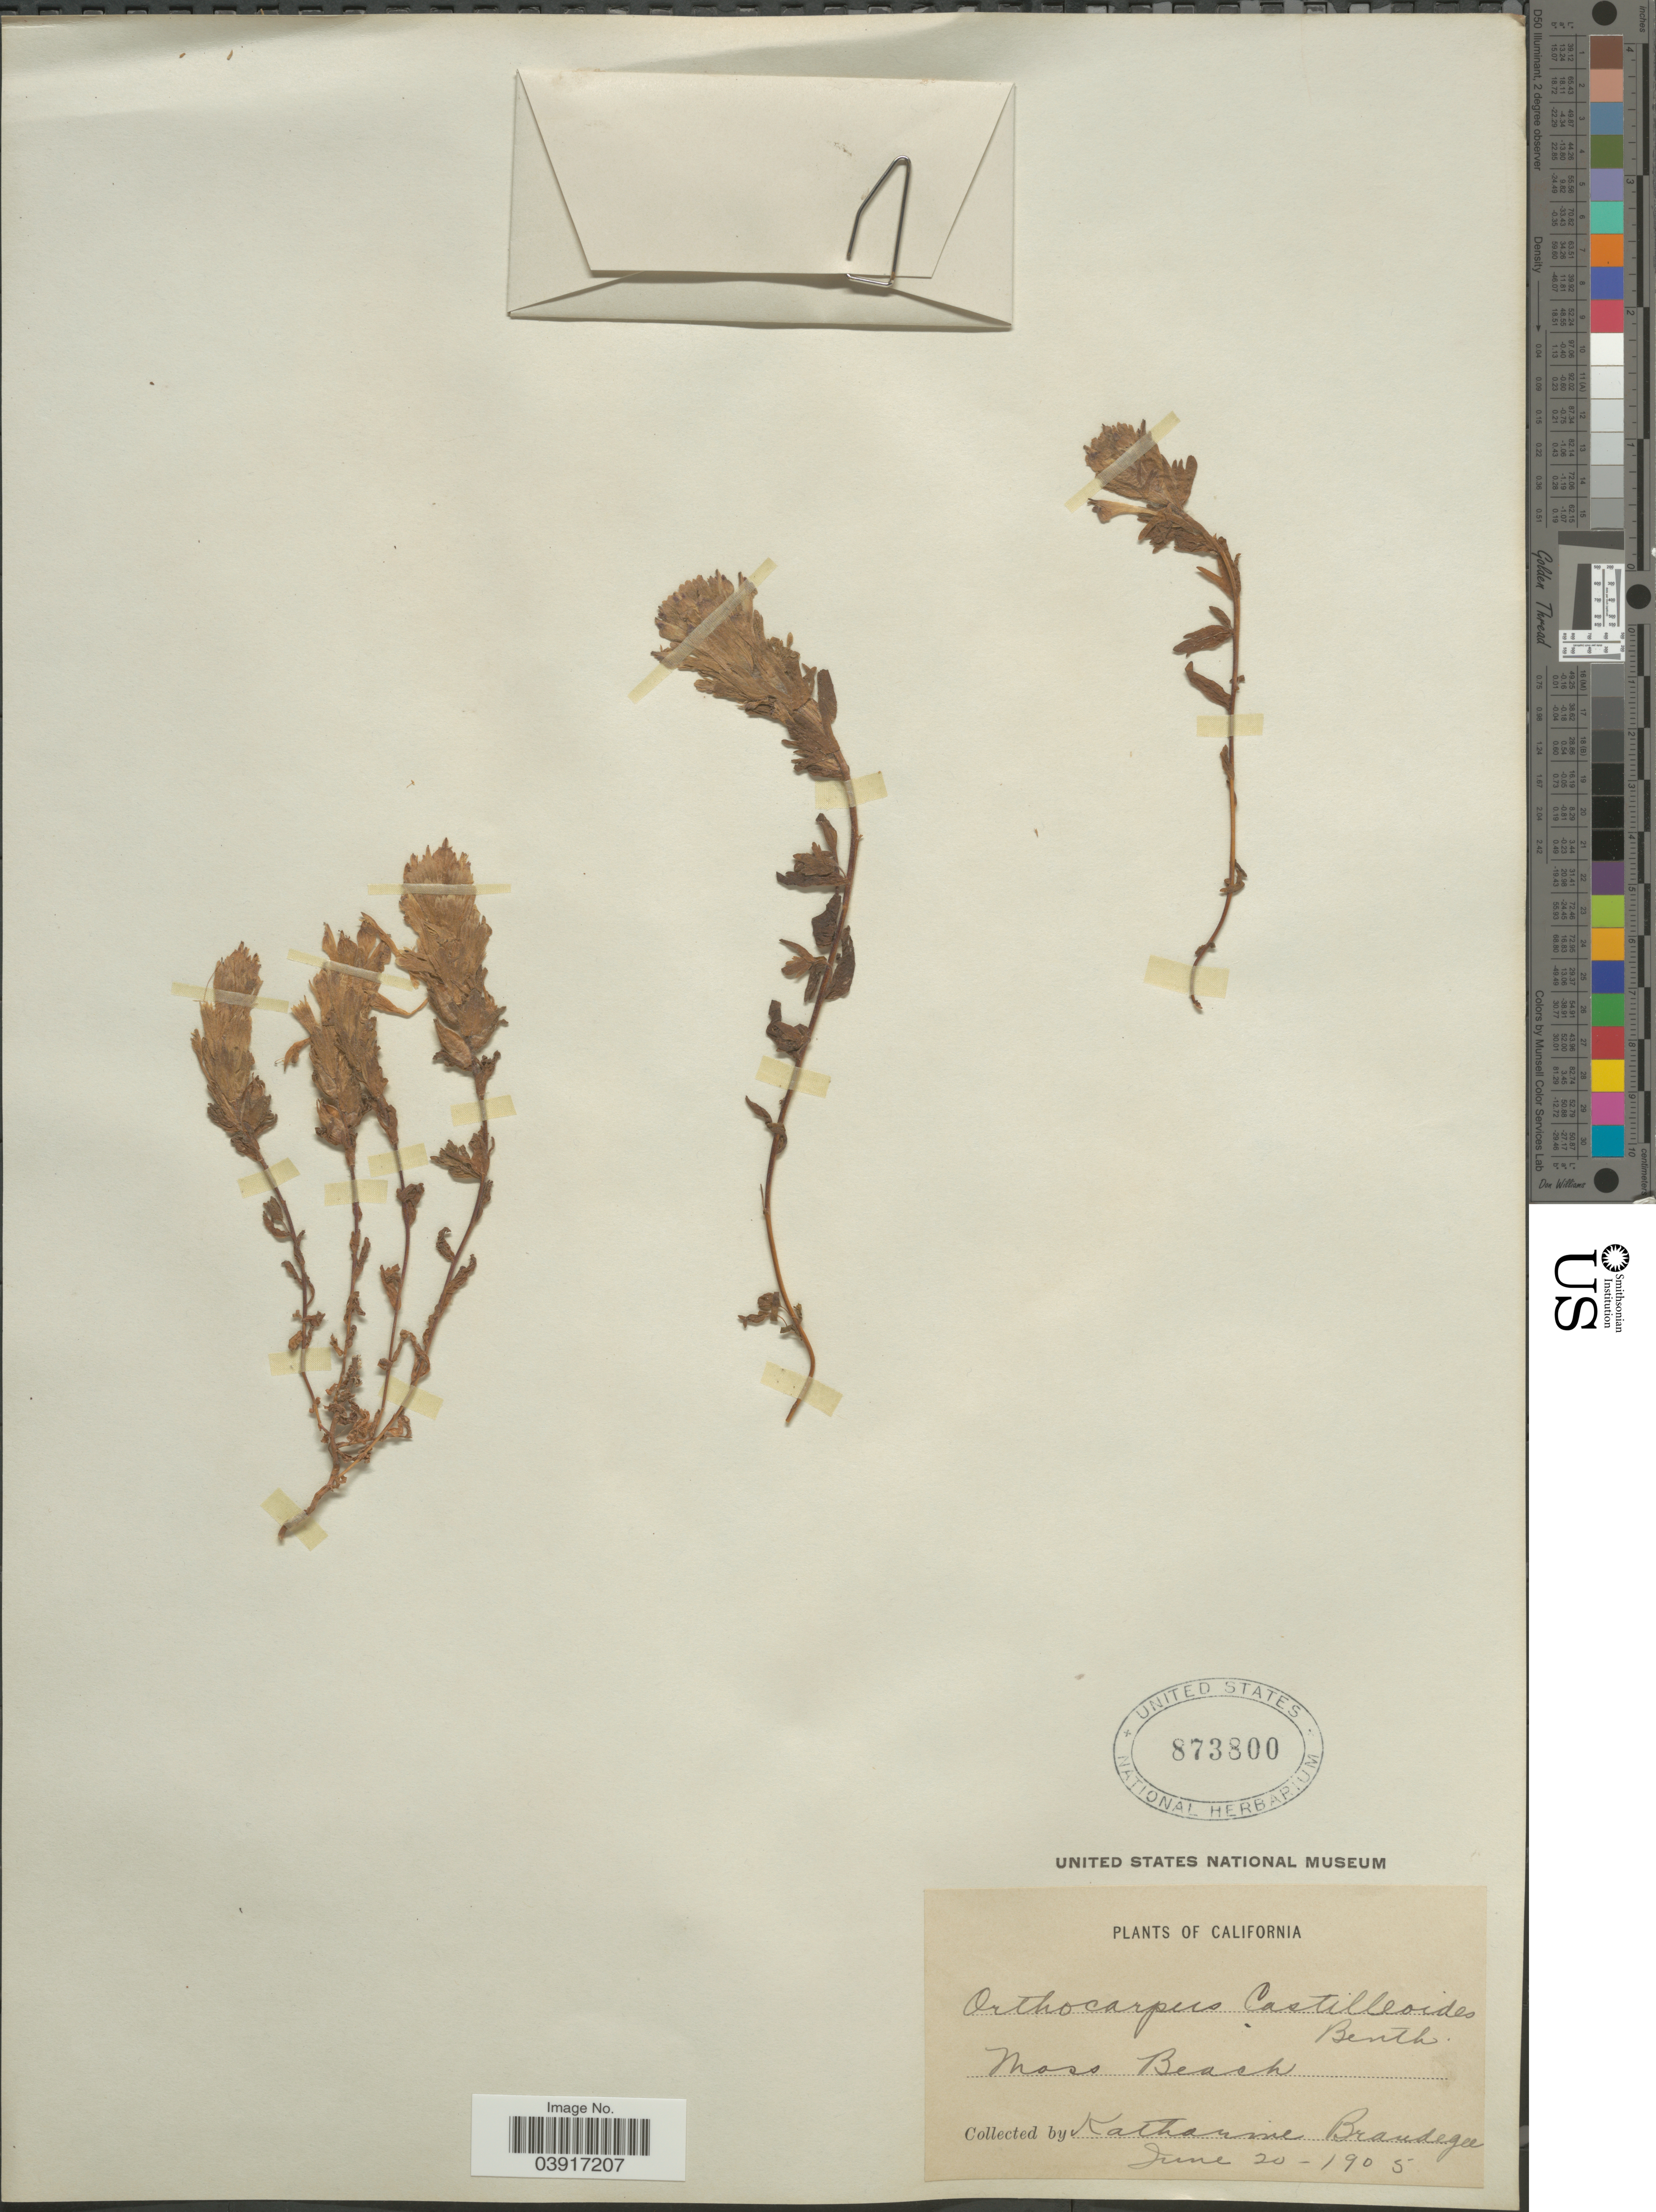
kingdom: Plantae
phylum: Tracheophyta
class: Magnoliopsida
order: Lamiales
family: Orobanchaceae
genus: Orthocarpus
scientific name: Orthocarpus castillejoides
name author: Benth.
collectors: M. K. Brandegee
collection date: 1905-06-20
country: United States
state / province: California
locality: Moss Beach.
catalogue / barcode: US 873800